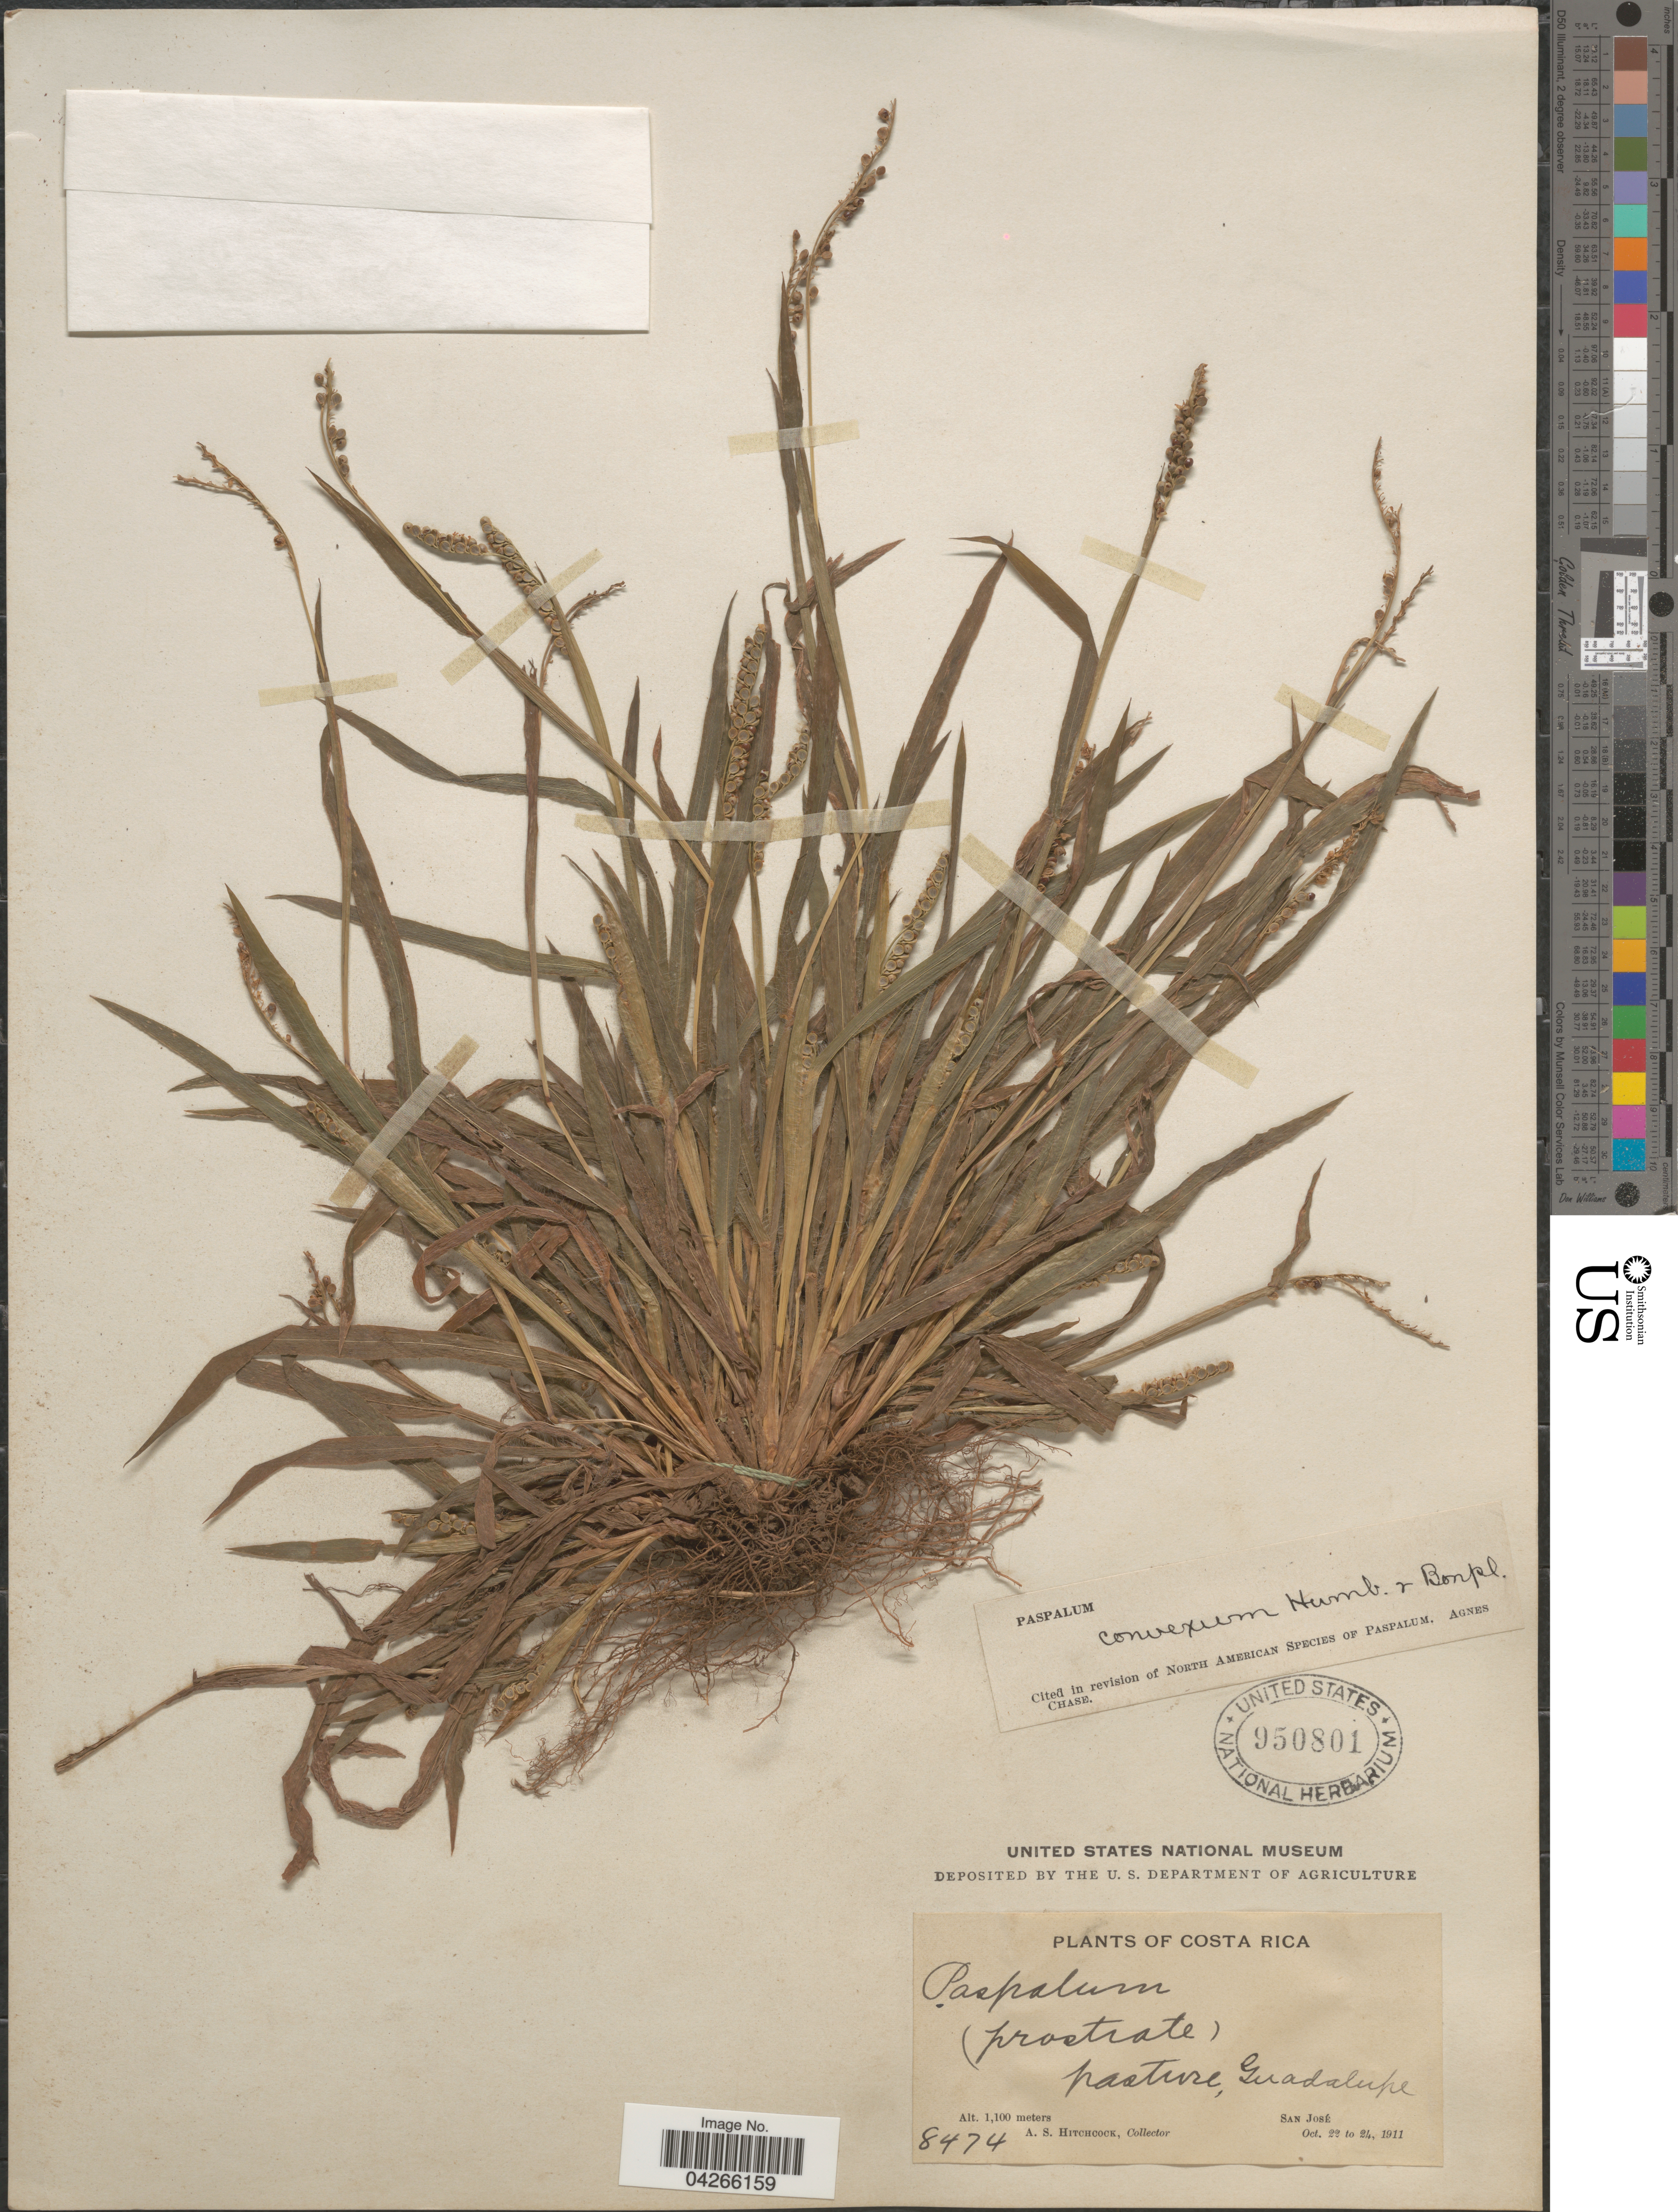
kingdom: Plantae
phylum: Tracheophyta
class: Liliopsida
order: Poales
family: Poaceae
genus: Paspalum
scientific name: Paspalum convexum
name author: Humb. & Bonpl. ex Flüggé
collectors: A. S. Hitchcock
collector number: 8474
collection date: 1911-10-22/1911-10-24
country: Costa Rica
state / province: San José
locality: Pasture, Guadalupe.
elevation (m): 1100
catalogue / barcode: US 950801